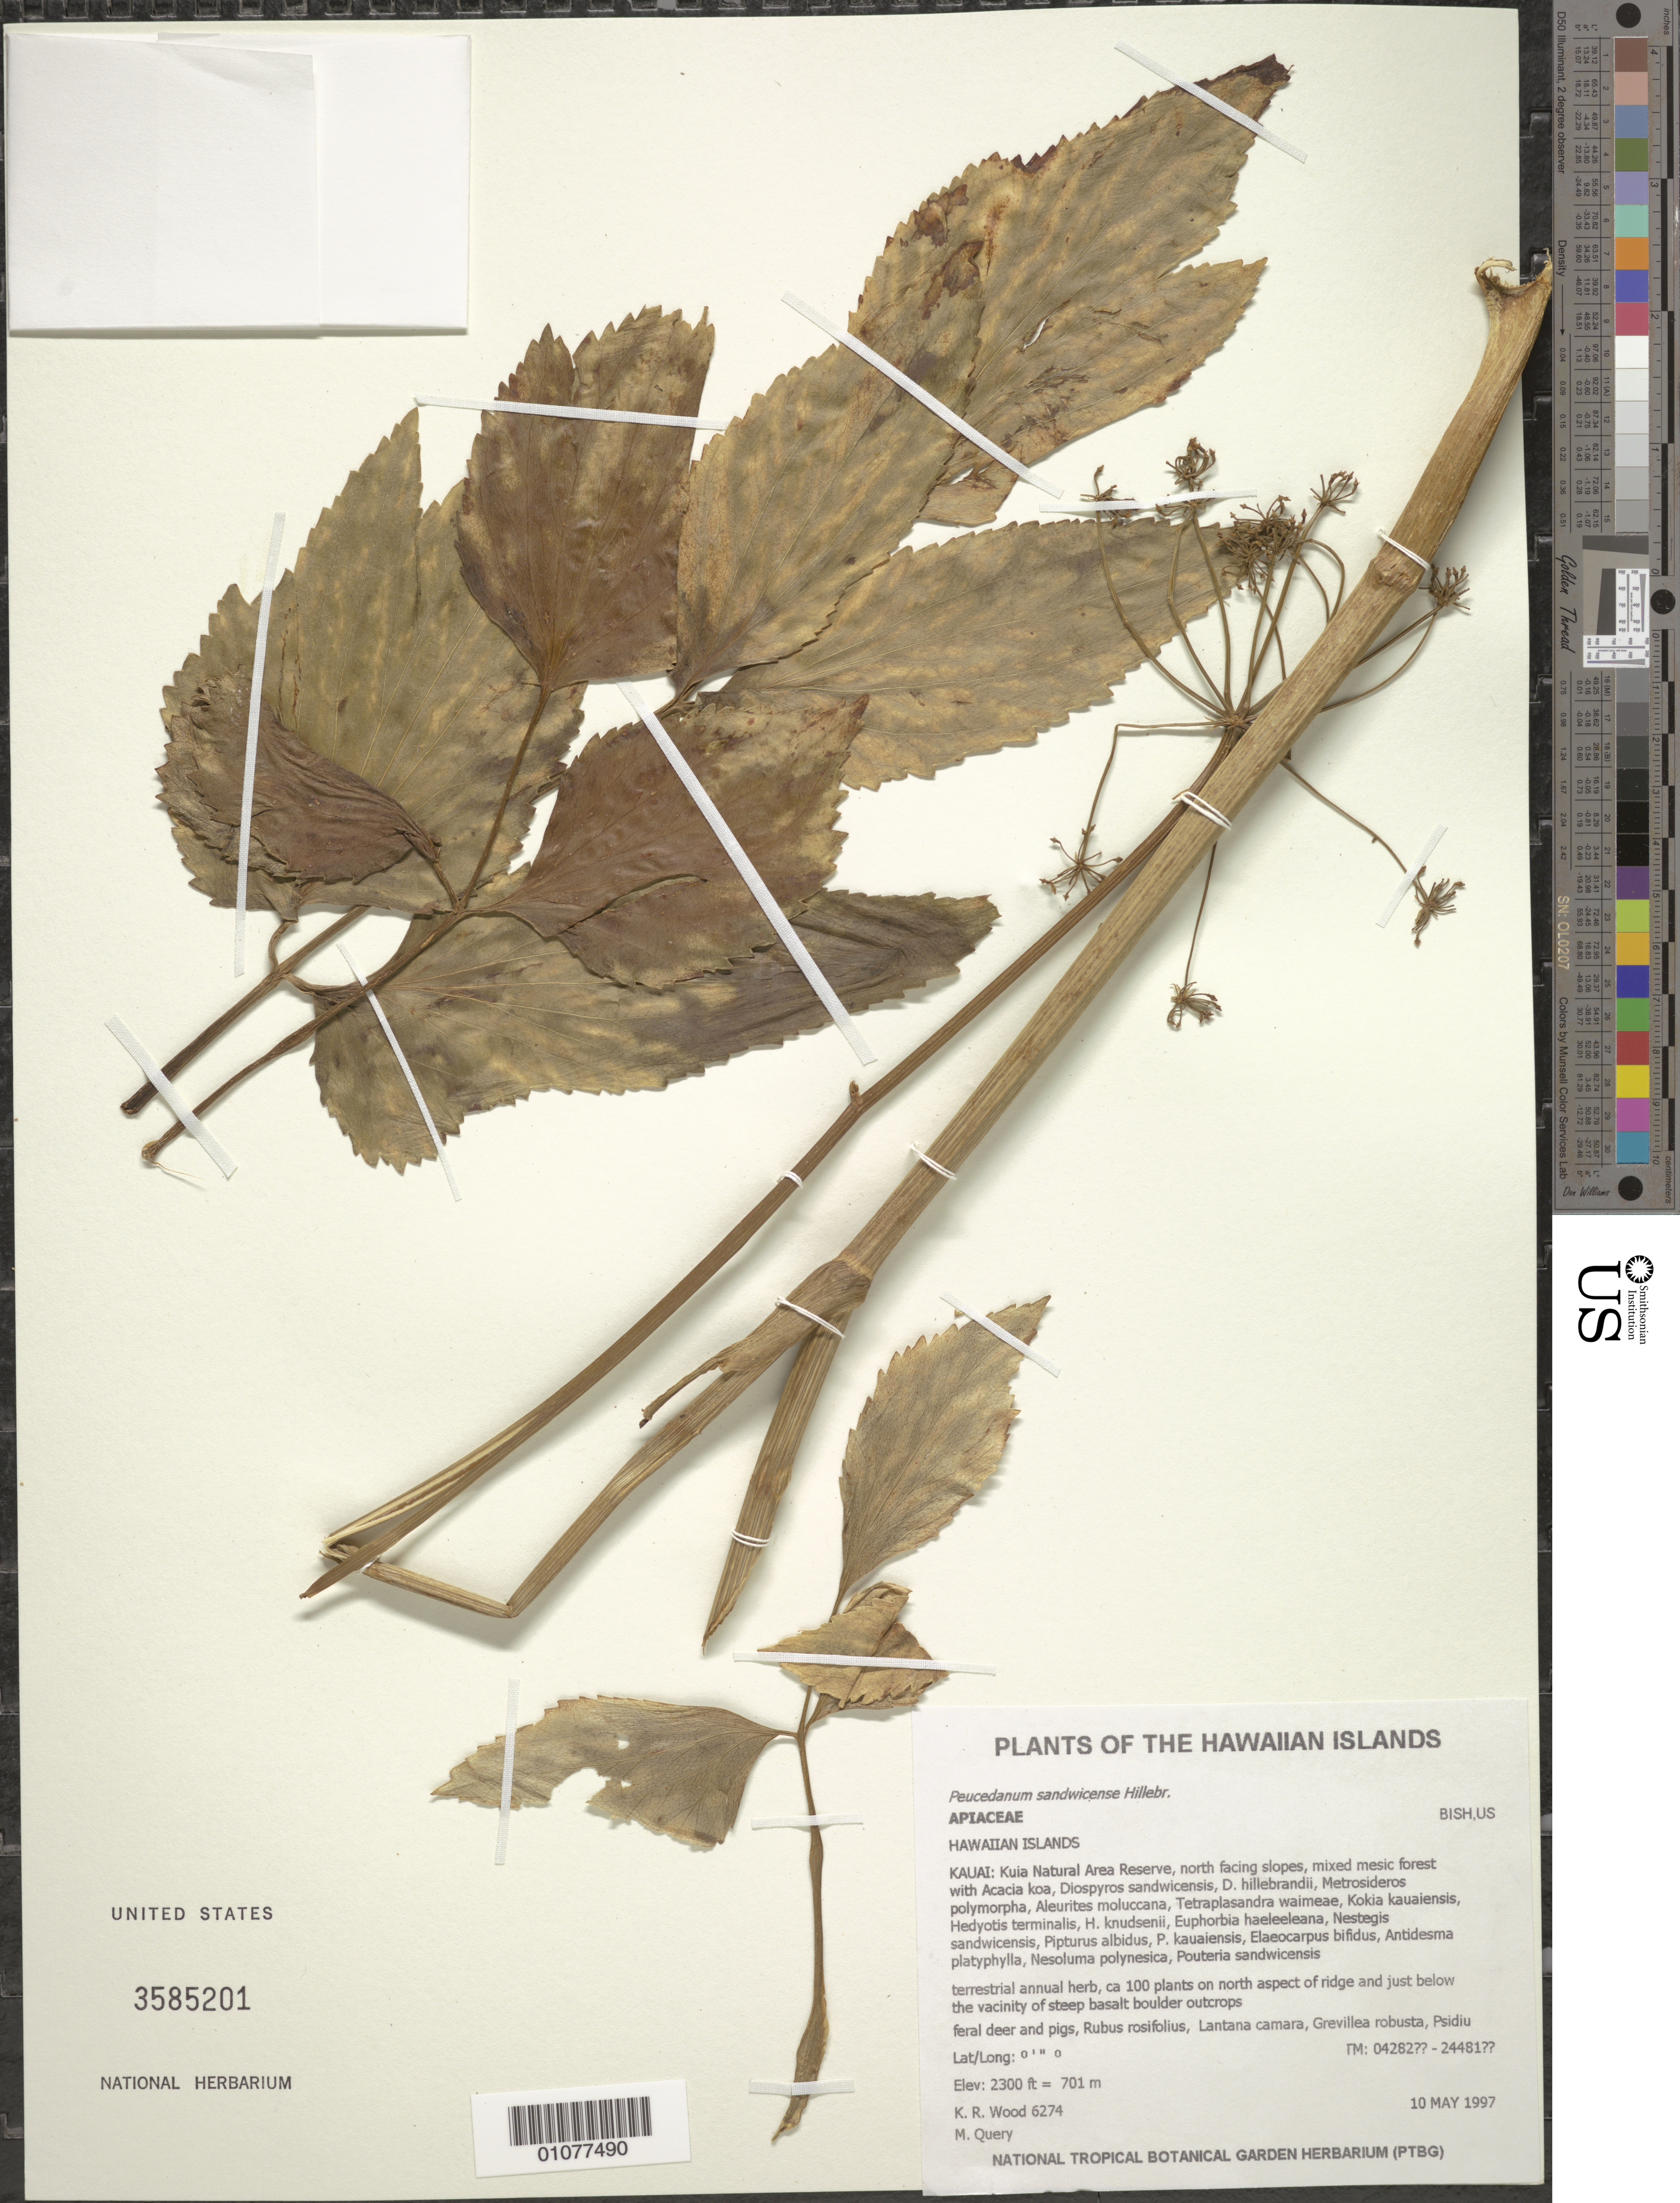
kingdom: Plantae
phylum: Tracheophyta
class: Magnoliopsida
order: Apiales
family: Apiaceae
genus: Peucedanum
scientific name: Peucedanum sandwicense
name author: Hillebr.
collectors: K. R. Wood & M. Querty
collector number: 6274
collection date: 1997-05-10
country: United States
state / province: Hawaii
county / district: Kauai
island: Kaua'i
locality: Kauai Natural Area Reserve, N facing slope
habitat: mixed mesic forest; feral deer and pigs, Rubus rosifolius, Lantana camara, Grevilea robusta, Psidiu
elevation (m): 701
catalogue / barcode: US 3585201